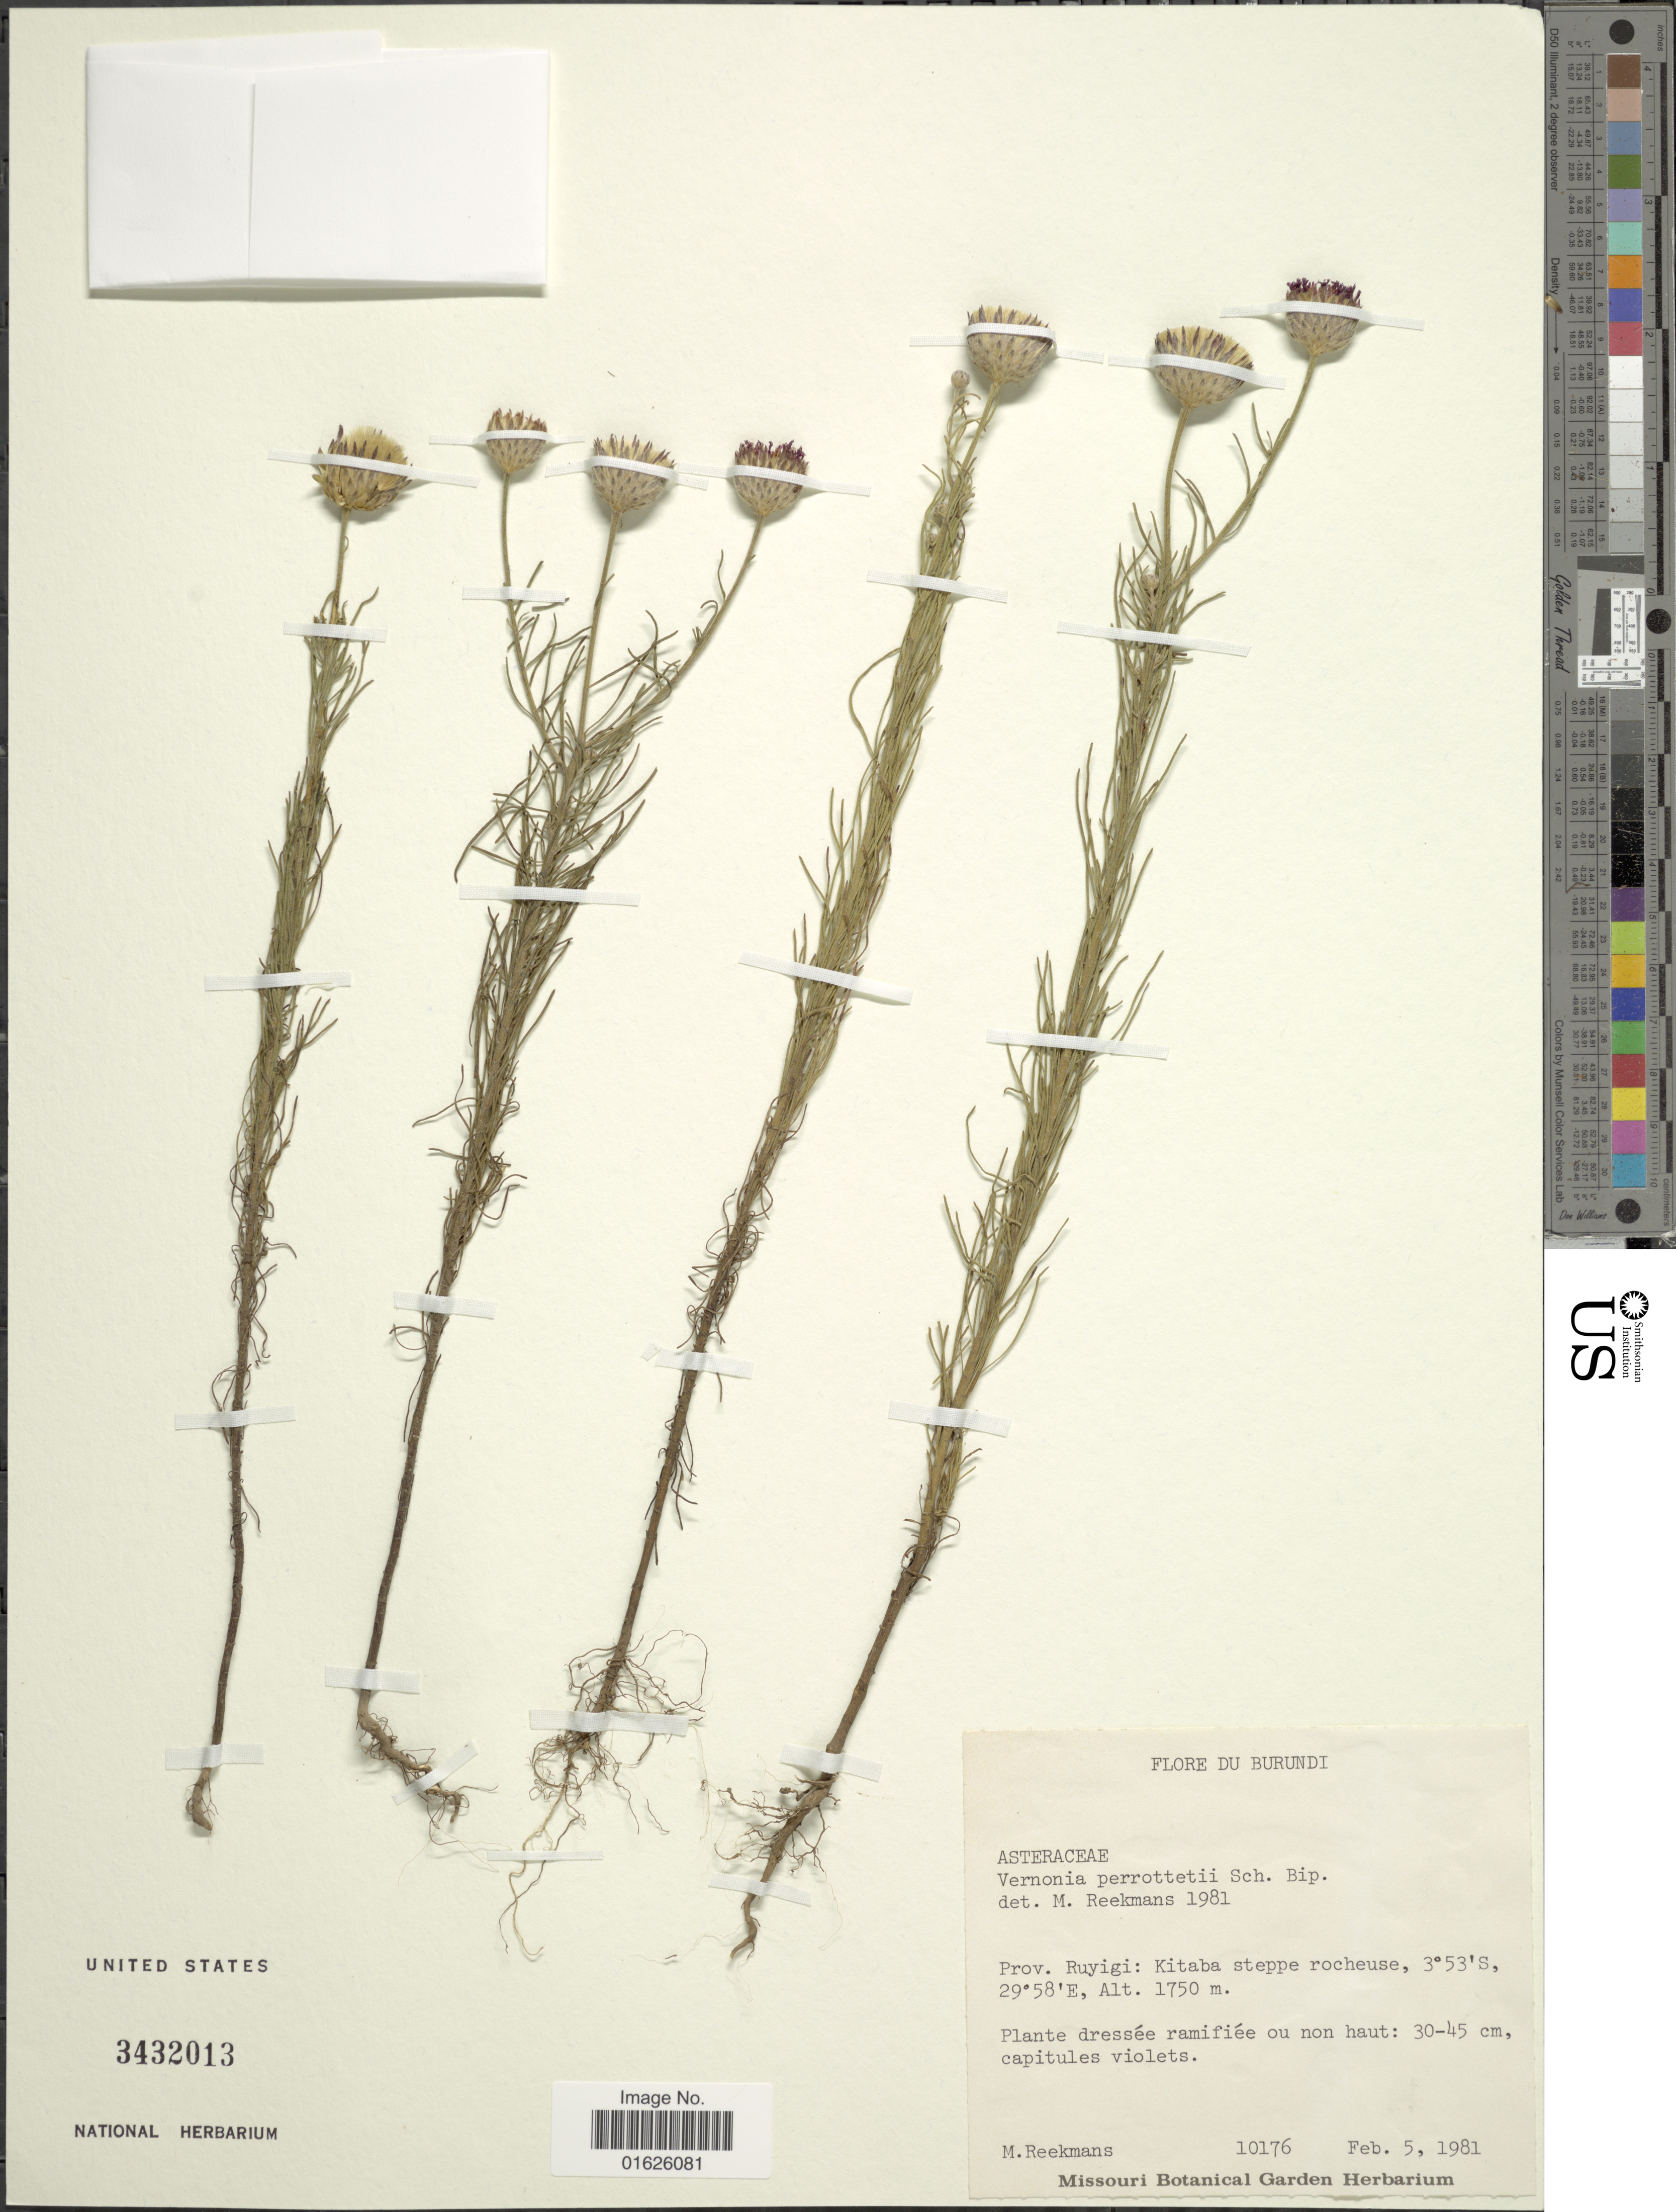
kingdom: Plantae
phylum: Tracheophyta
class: Magnoliopsida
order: Asterales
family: Asteraceae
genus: Polydora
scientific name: Polydora serratuloides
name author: (DC.) H. Rob.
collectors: M. Reekmans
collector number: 10176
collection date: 1981-02-05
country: Burundi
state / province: Ruyigi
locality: Prov. Ruyigi: Kitaba Steppe roucheuse.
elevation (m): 1750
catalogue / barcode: US 3432013